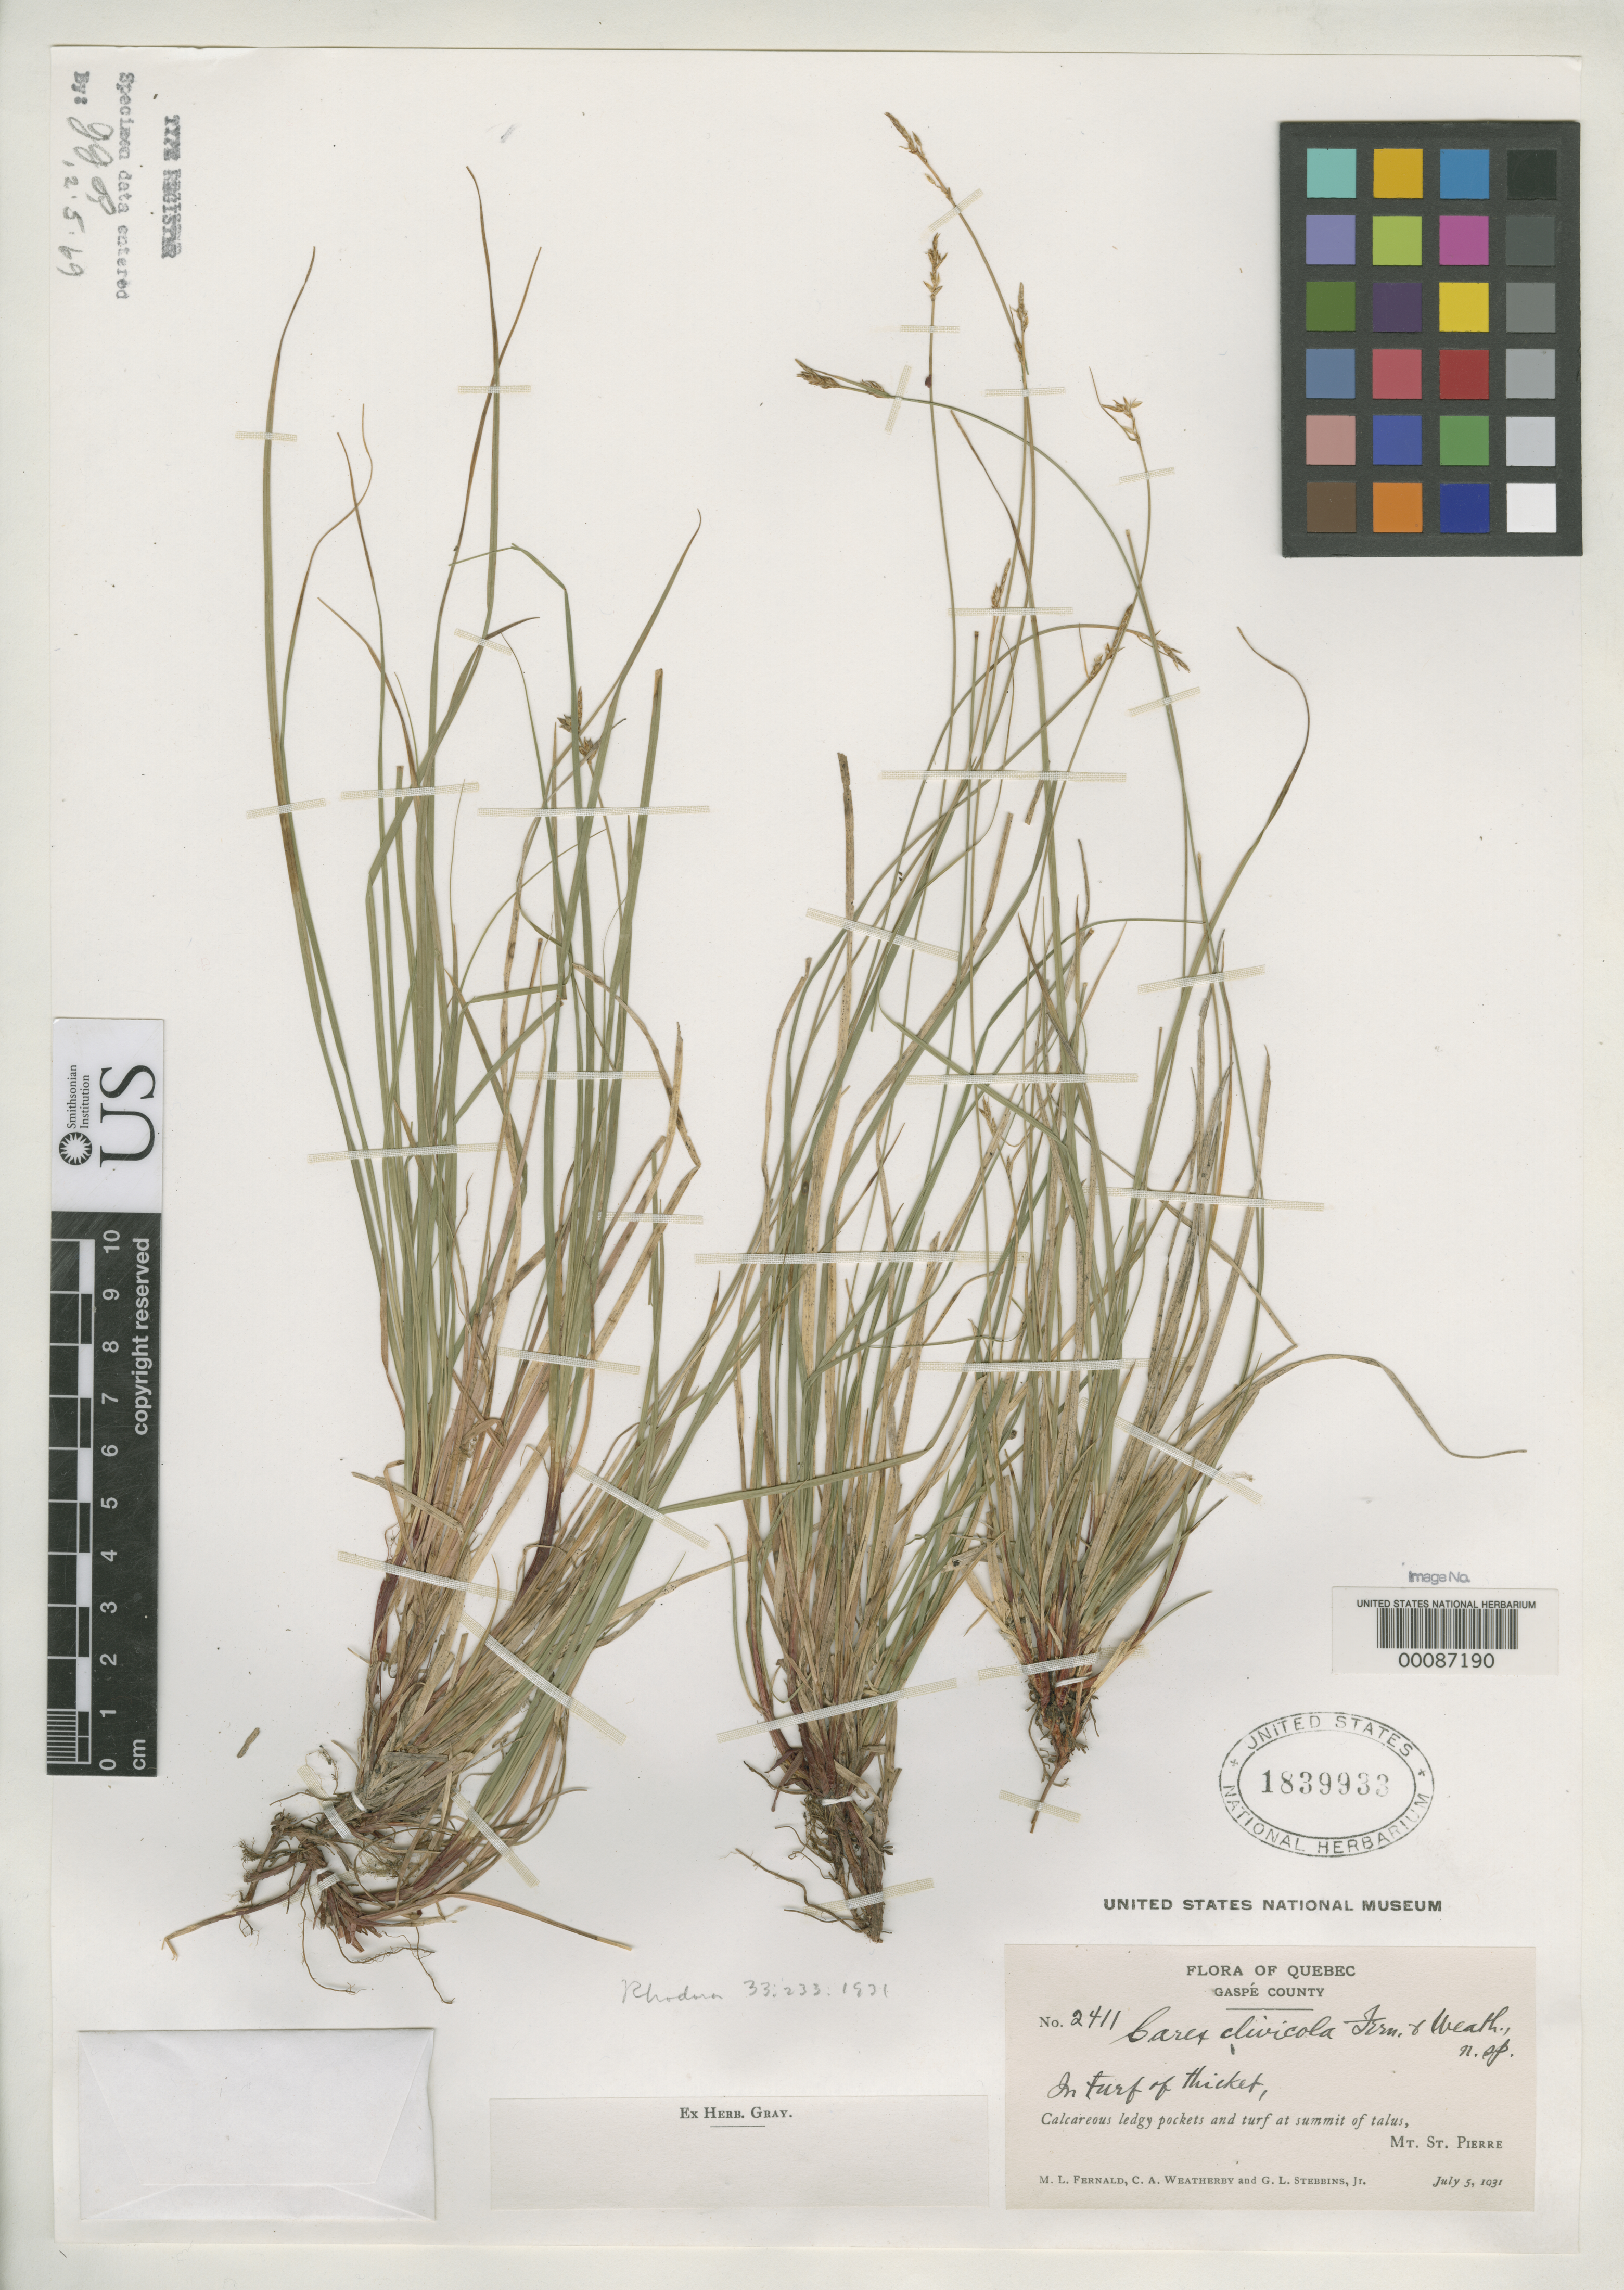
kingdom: Plantae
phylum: Tracheophyta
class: Liliopsida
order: Poales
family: Cyperaceae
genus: Carex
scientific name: Carex clivicola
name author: Fernald & Weath.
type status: Isotype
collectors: M. L. Fernald, C. A. Weatherby & G. Stebbin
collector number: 2411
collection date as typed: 05 Jul 1931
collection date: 1931-07-05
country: Canada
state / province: Quebec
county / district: Gaspe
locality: Mt. St. Pierre.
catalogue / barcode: US 1839933